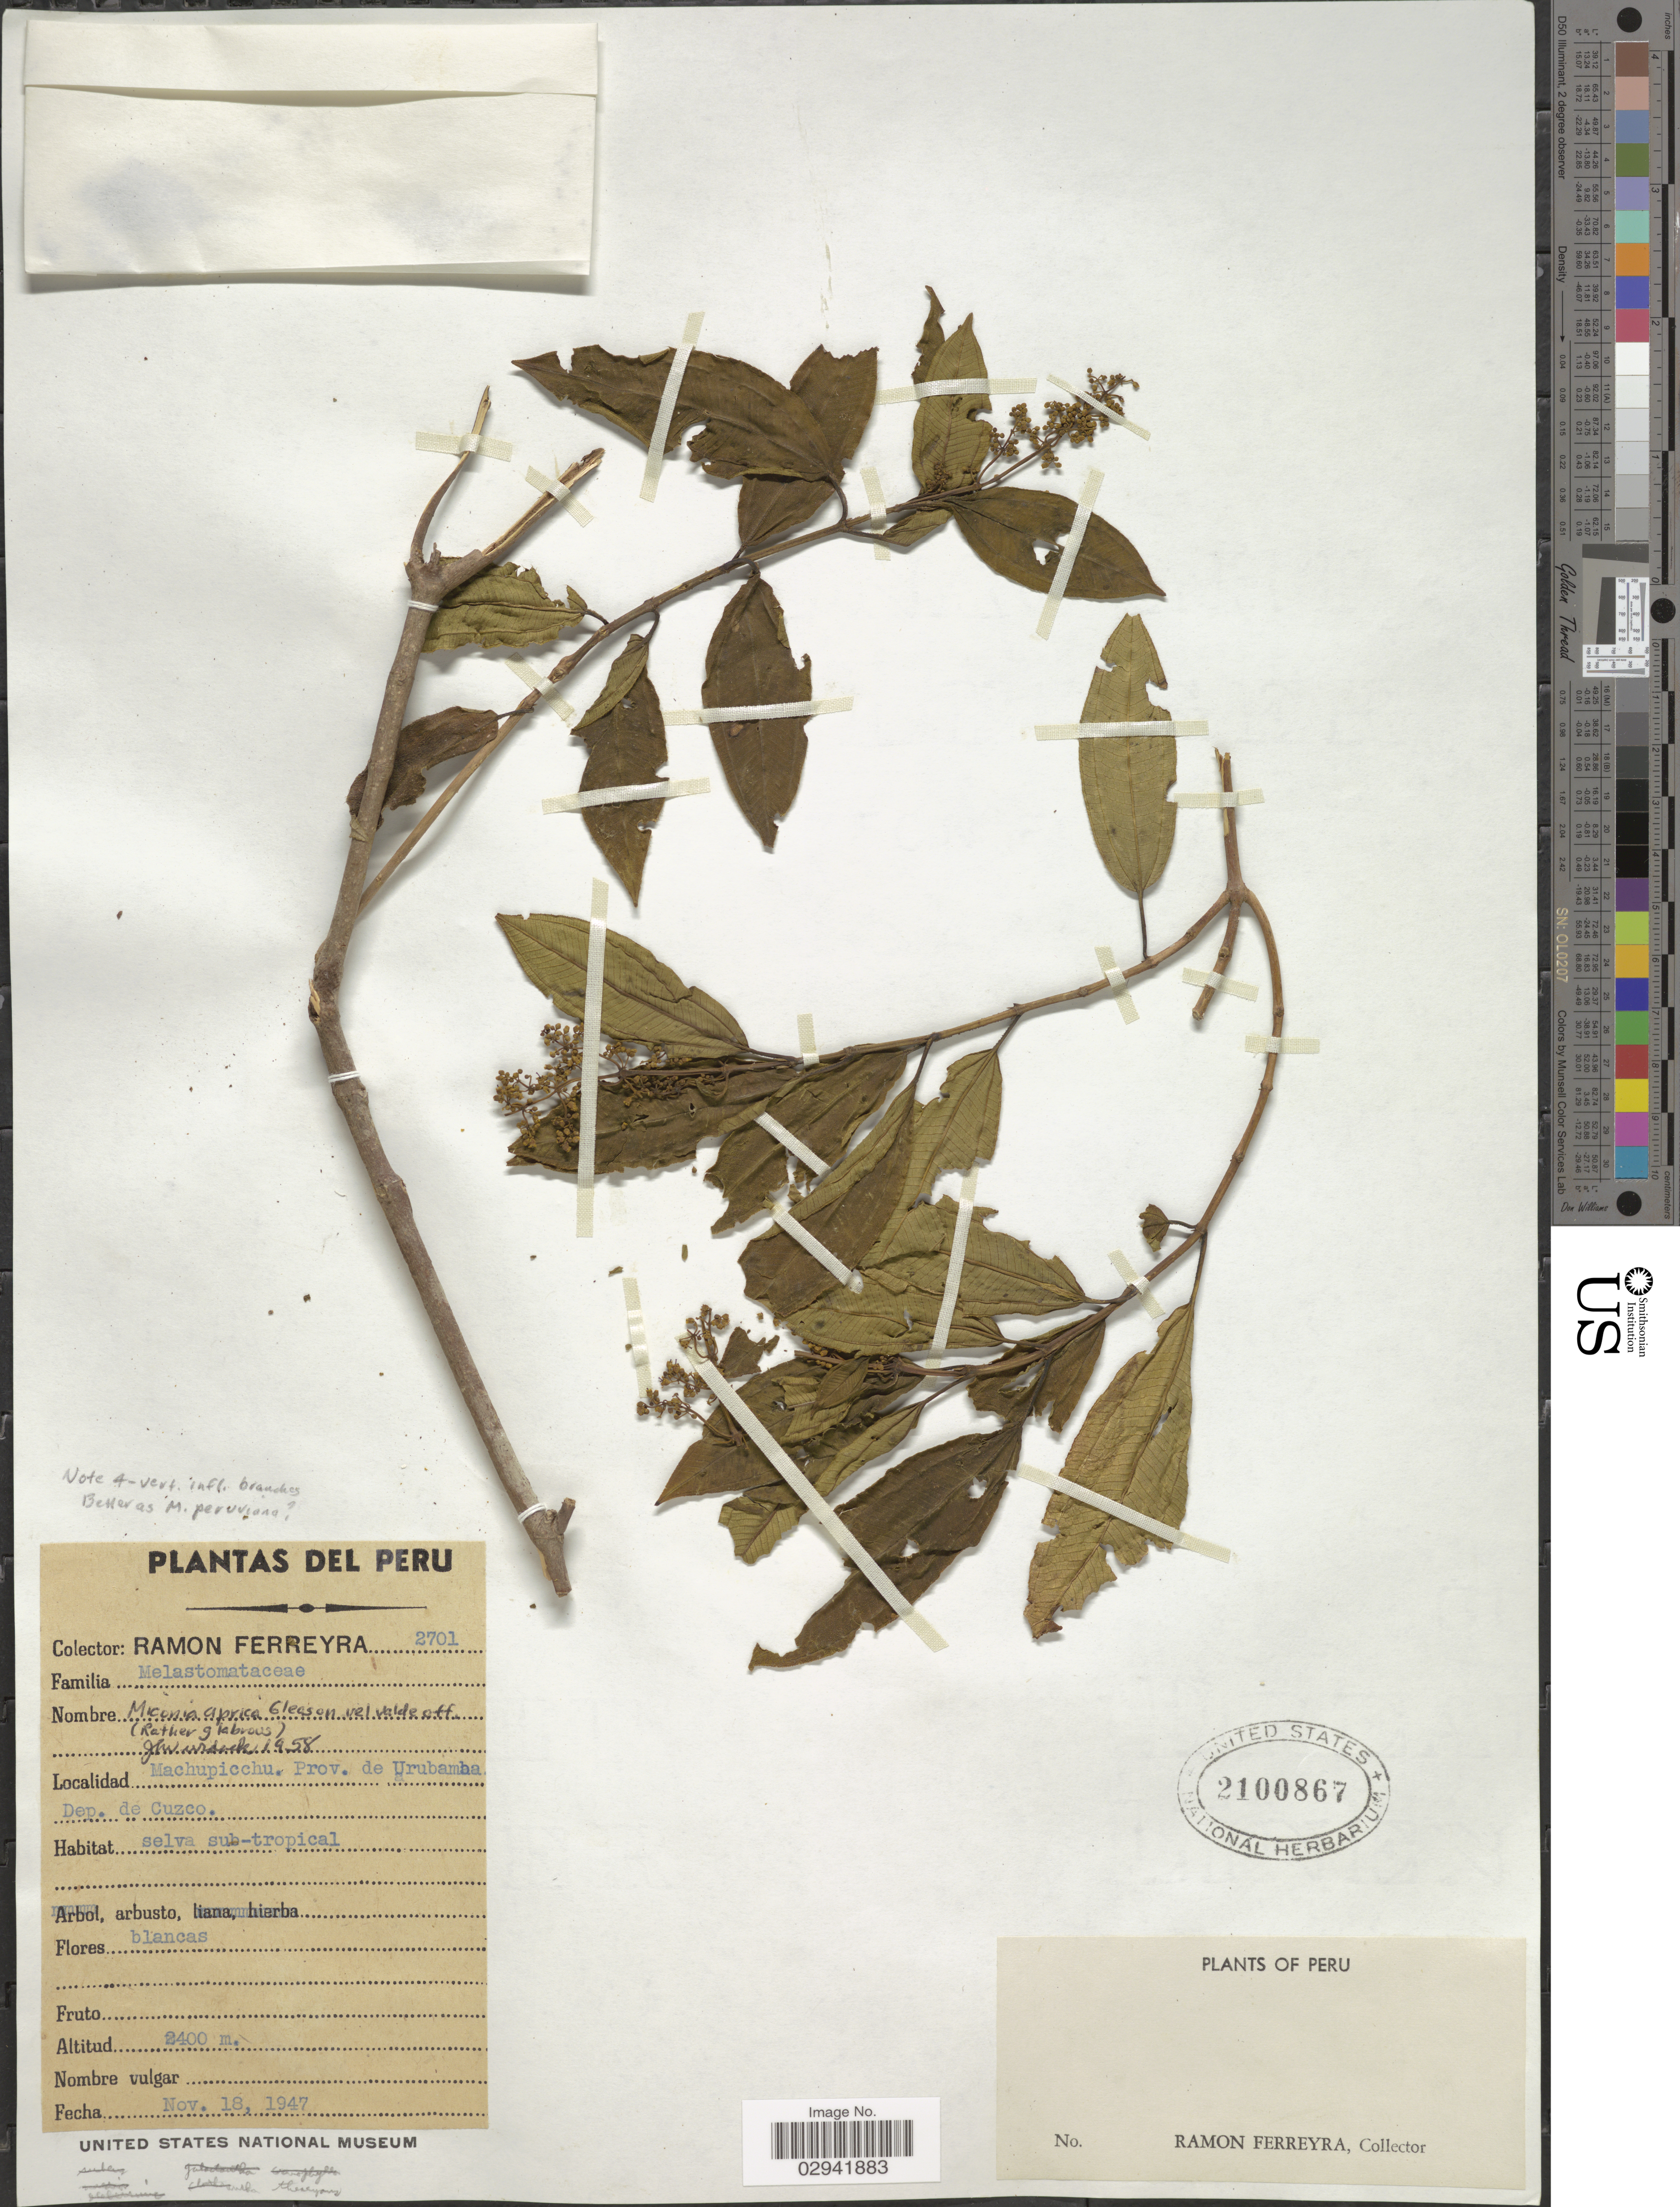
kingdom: Plantae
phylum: Tracheophyta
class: Magnoliopsida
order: Myrtales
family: Melastomataceae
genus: Miconia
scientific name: Miconia peruviana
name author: Cogn.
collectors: R. A. Ferreyra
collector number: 2701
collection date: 1947-11-18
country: Peru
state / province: Cusco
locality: Machupicchu. Prov. de Urubamba, Dep. de Cuzco.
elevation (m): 2400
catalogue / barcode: US 2100867